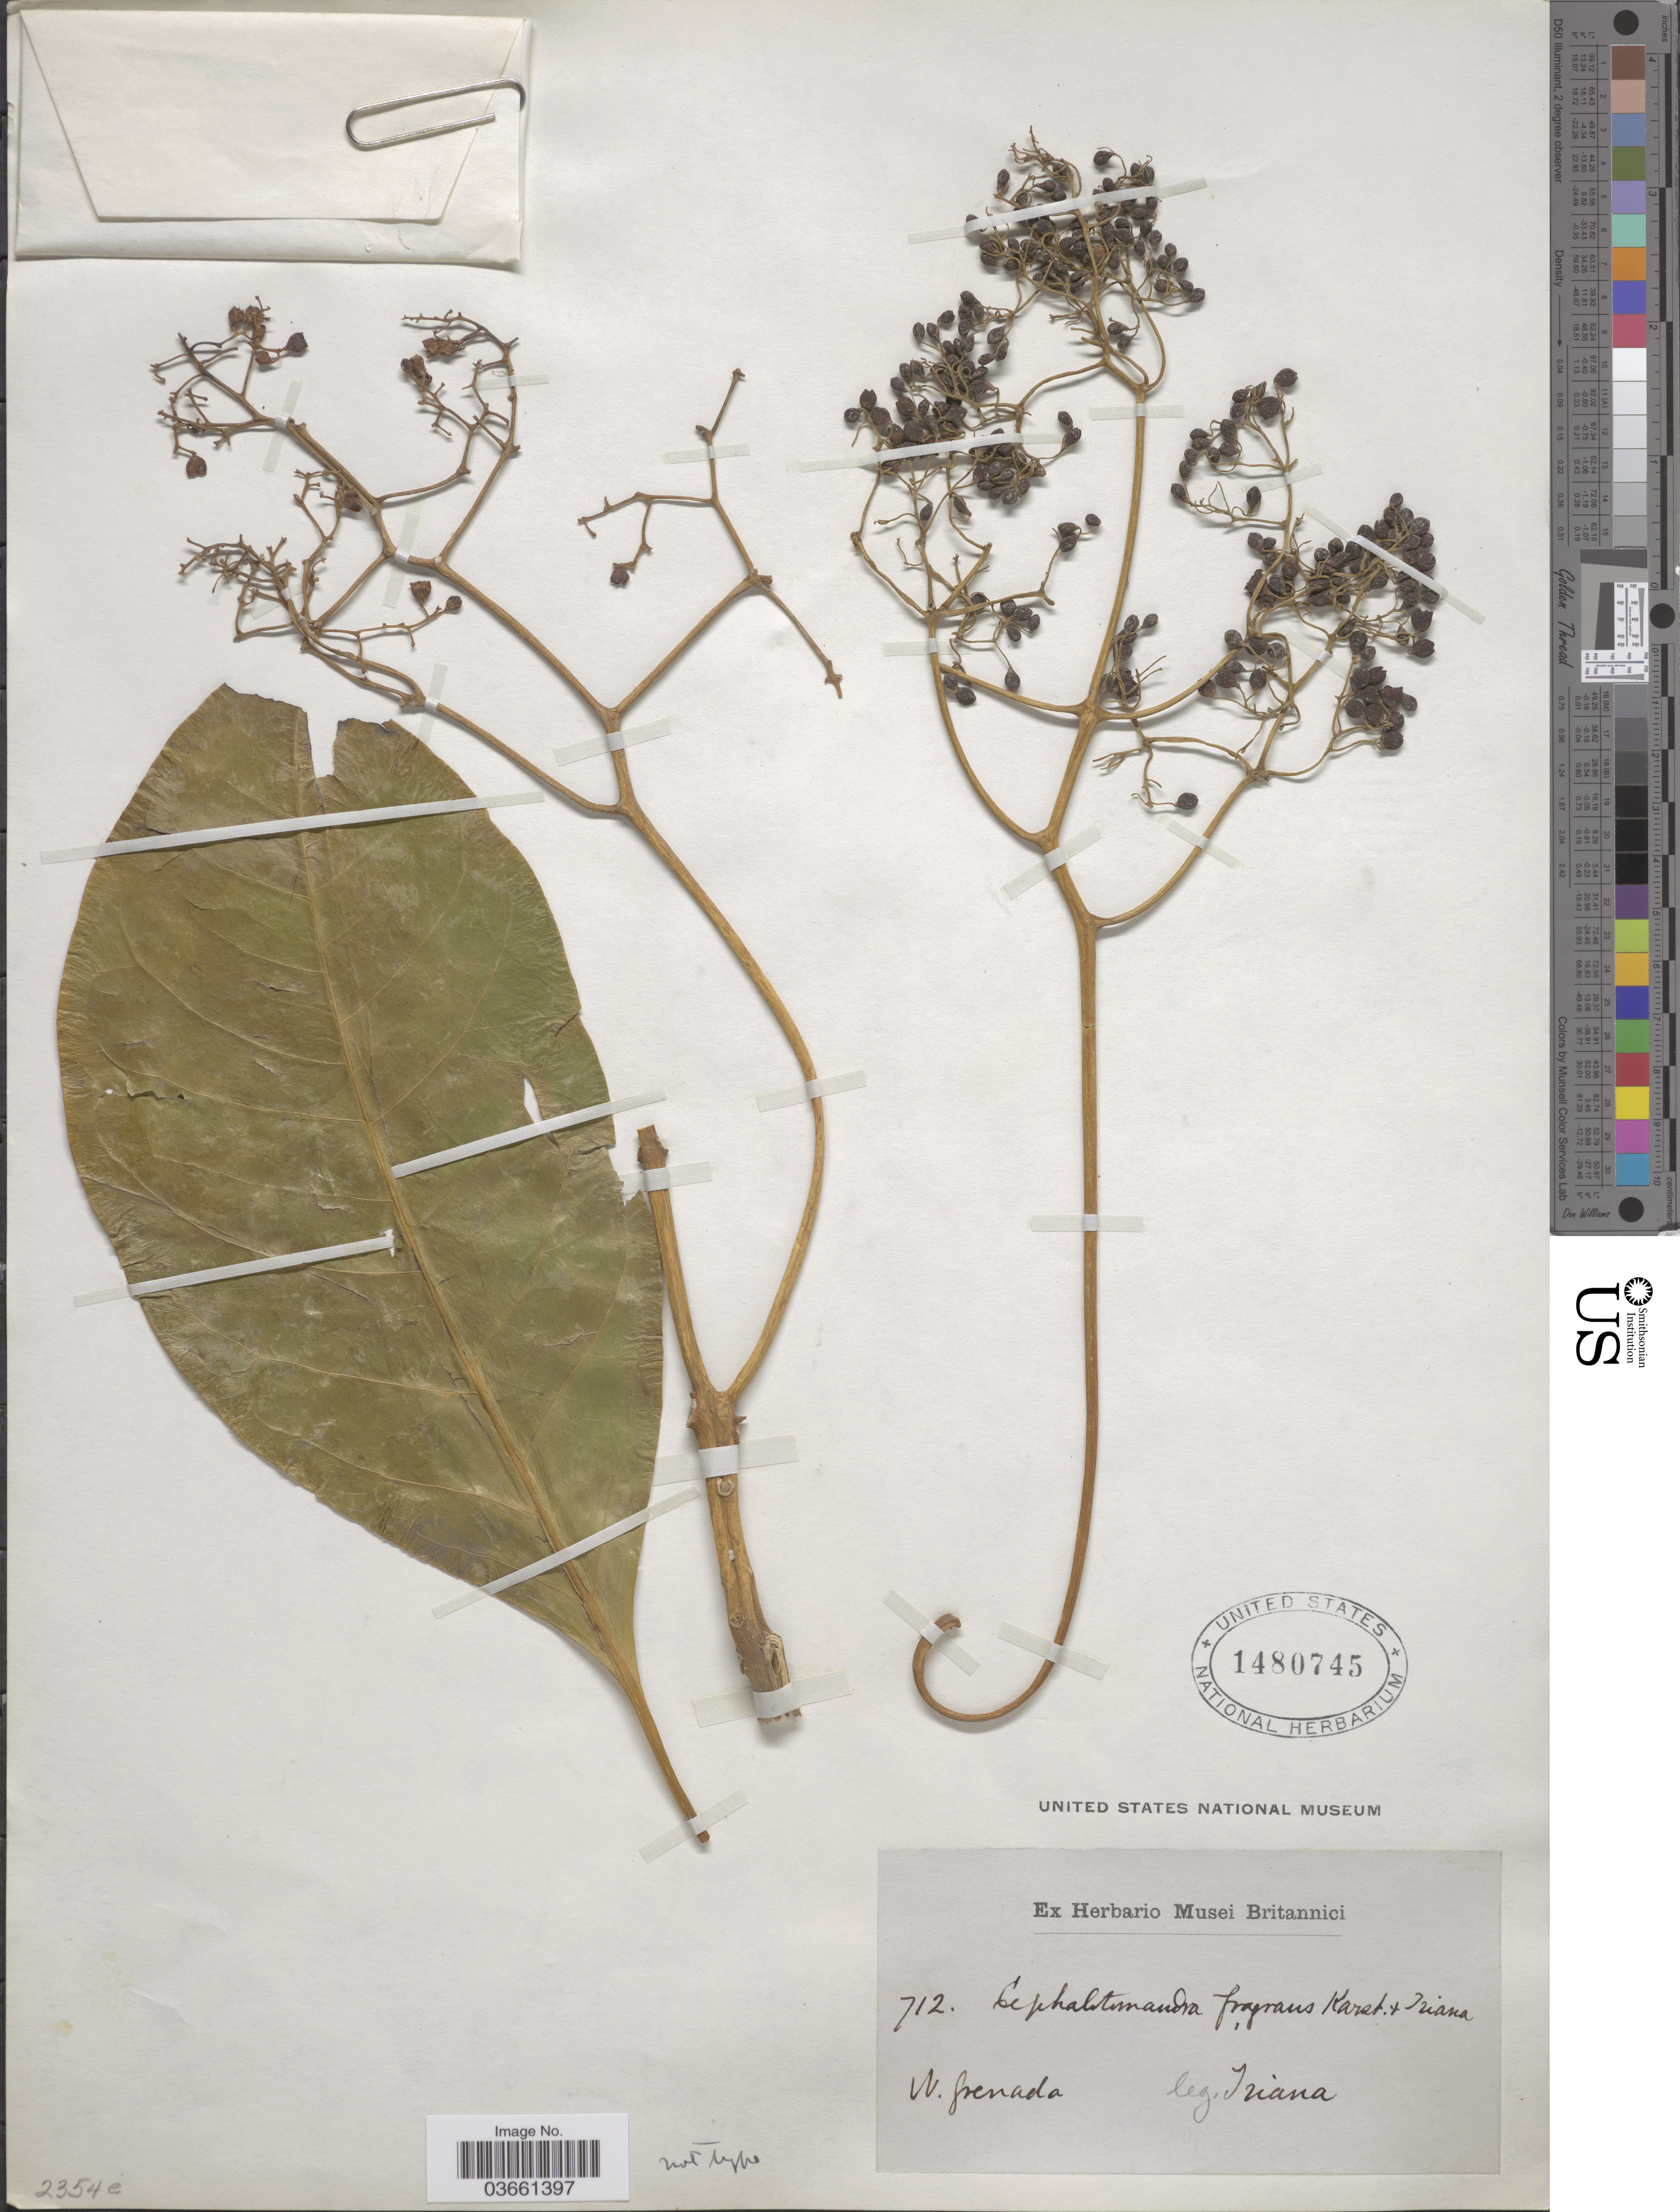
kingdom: Plantae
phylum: Tracheophyta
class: Magnoliopsida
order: Caryophyllales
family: Nyctaginaceae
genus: Cephalotomandra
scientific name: Cephalotomandra fragrans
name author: H. Karst. & Triana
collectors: Triana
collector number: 712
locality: W. Grenada.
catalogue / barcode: US 1480745